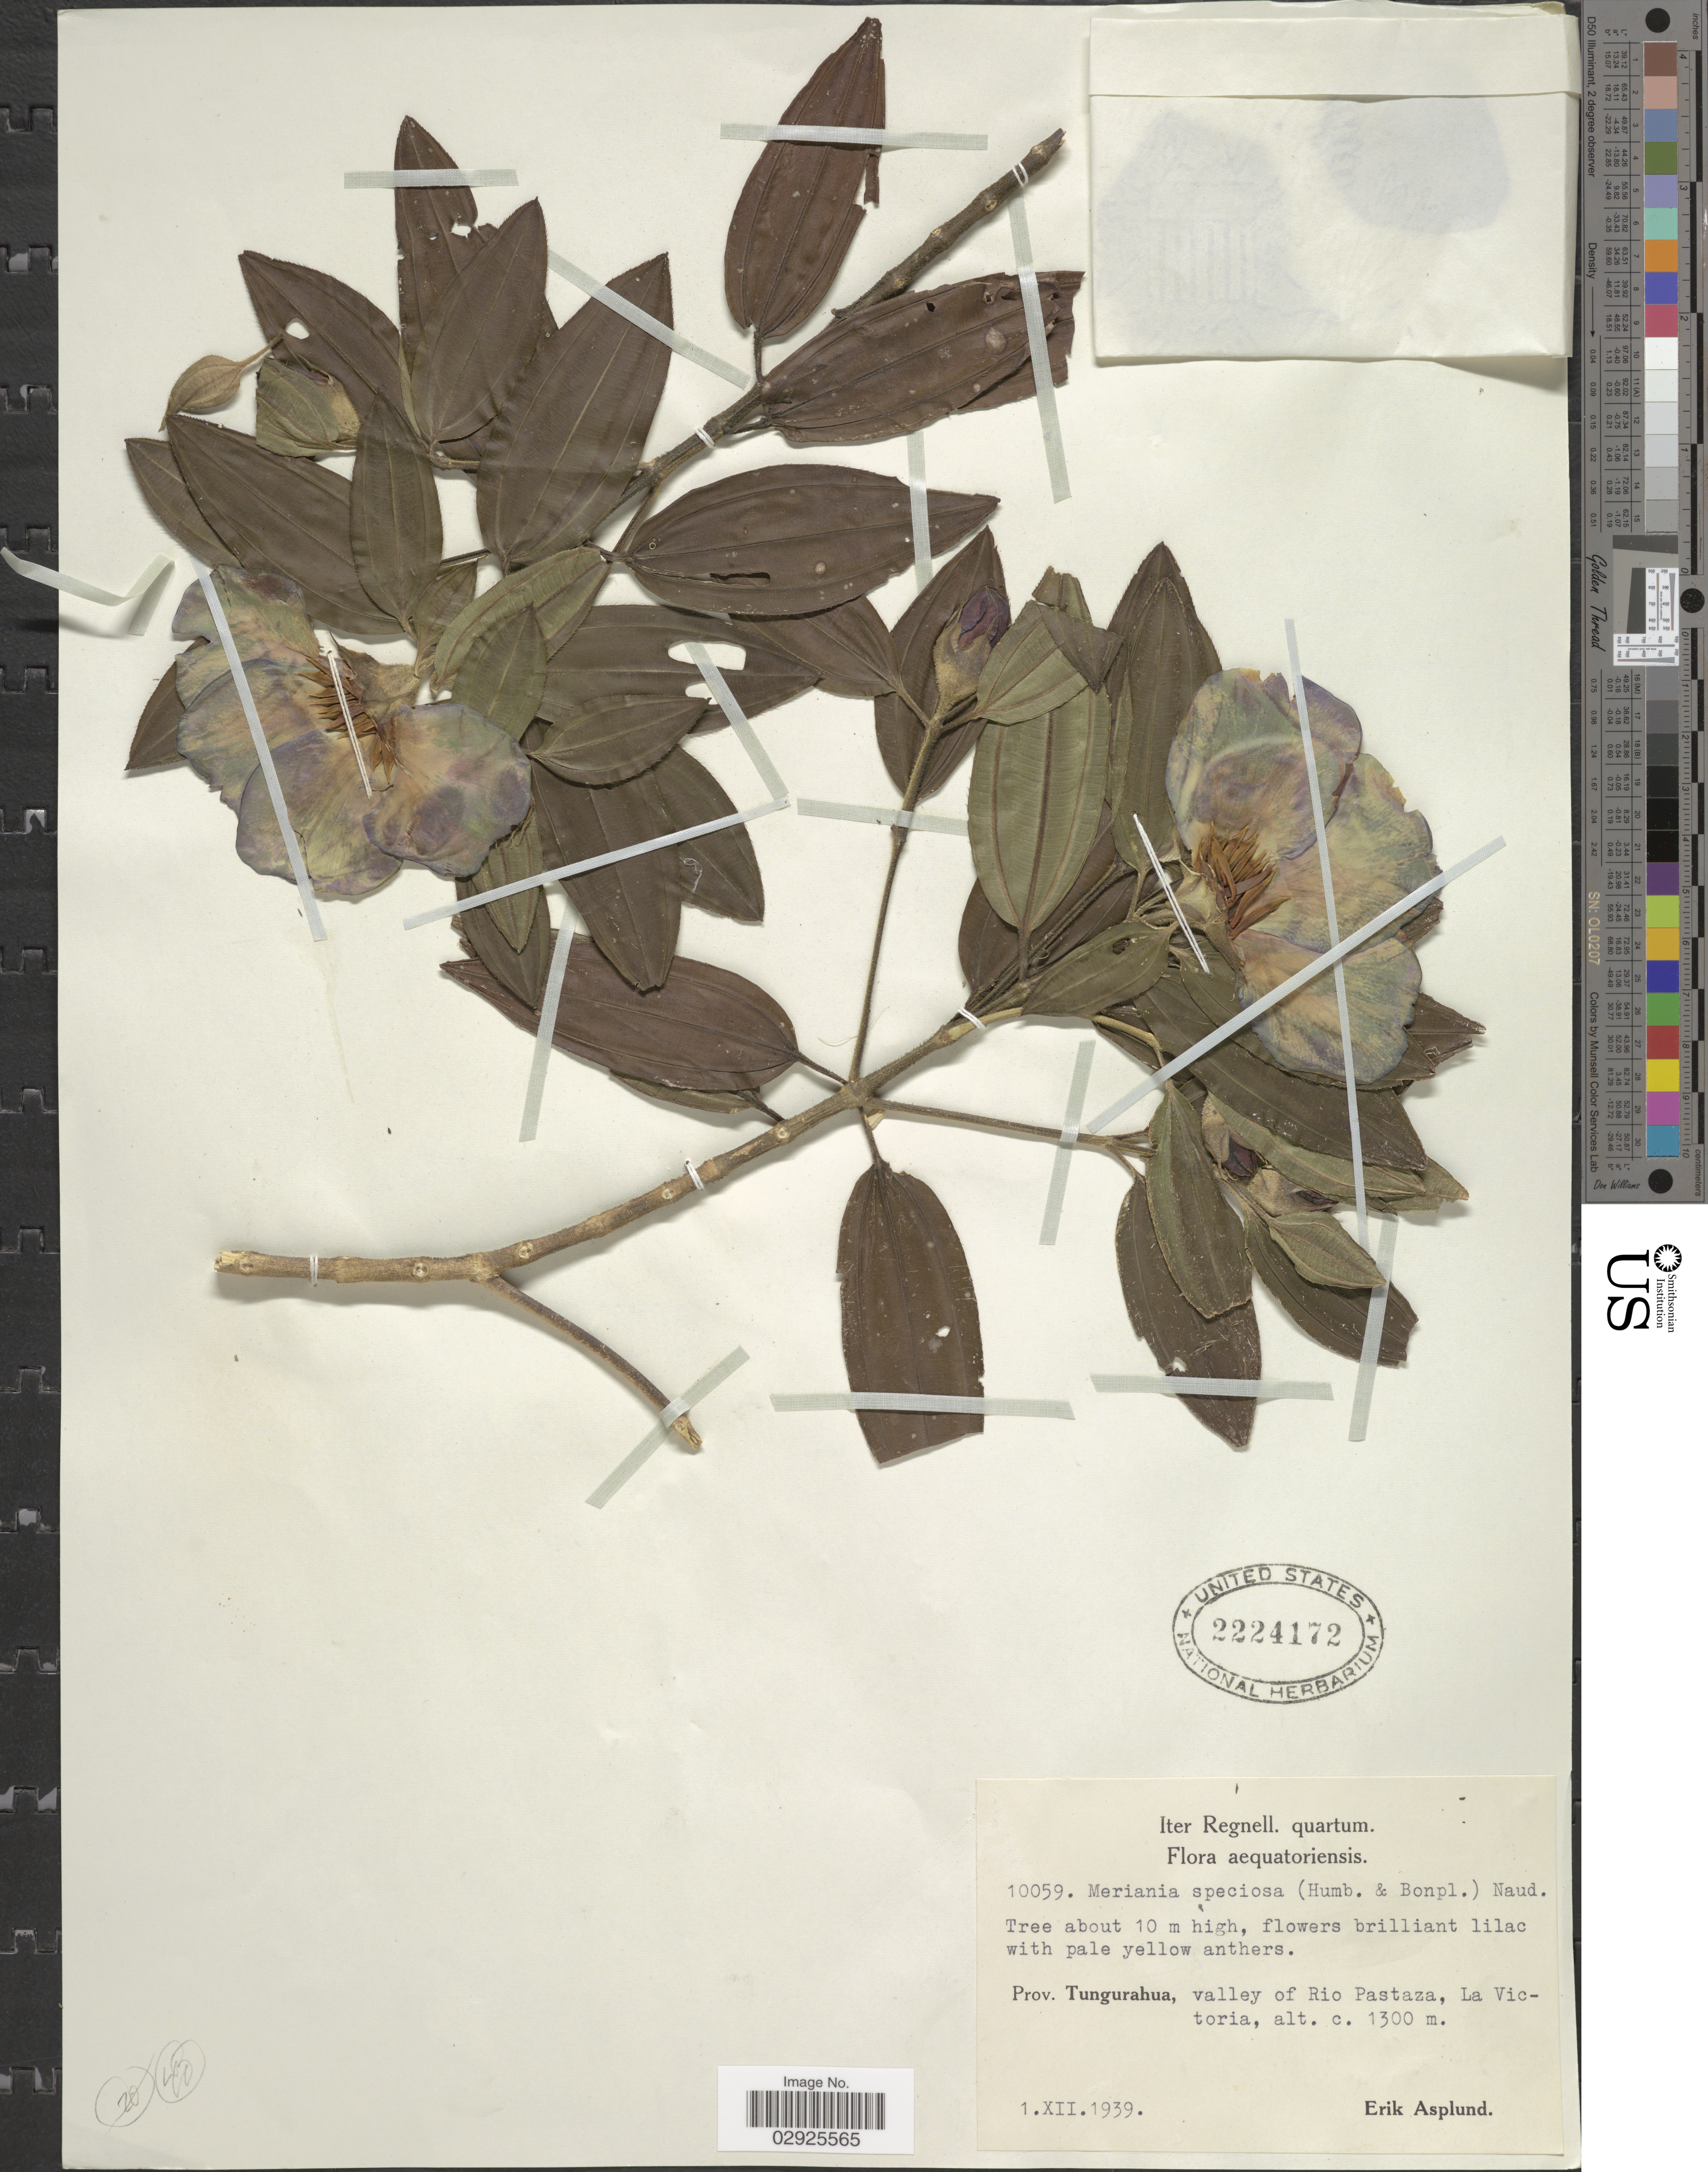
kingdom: Plantae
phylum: Tracheophyta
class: Magnoliopsida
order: Myrtales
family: Melastomataceae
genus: Meriania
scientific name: Meriania speciosa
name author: (Bonpl.) Naudin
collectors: E. Asplund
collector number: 10059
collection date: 1939-12-01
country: Ecuador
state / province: Tungurahua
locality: Prov. Tungurahua: valley of Rio Pastaza, La Victoria.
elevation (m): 1300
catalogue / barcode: US 2224172